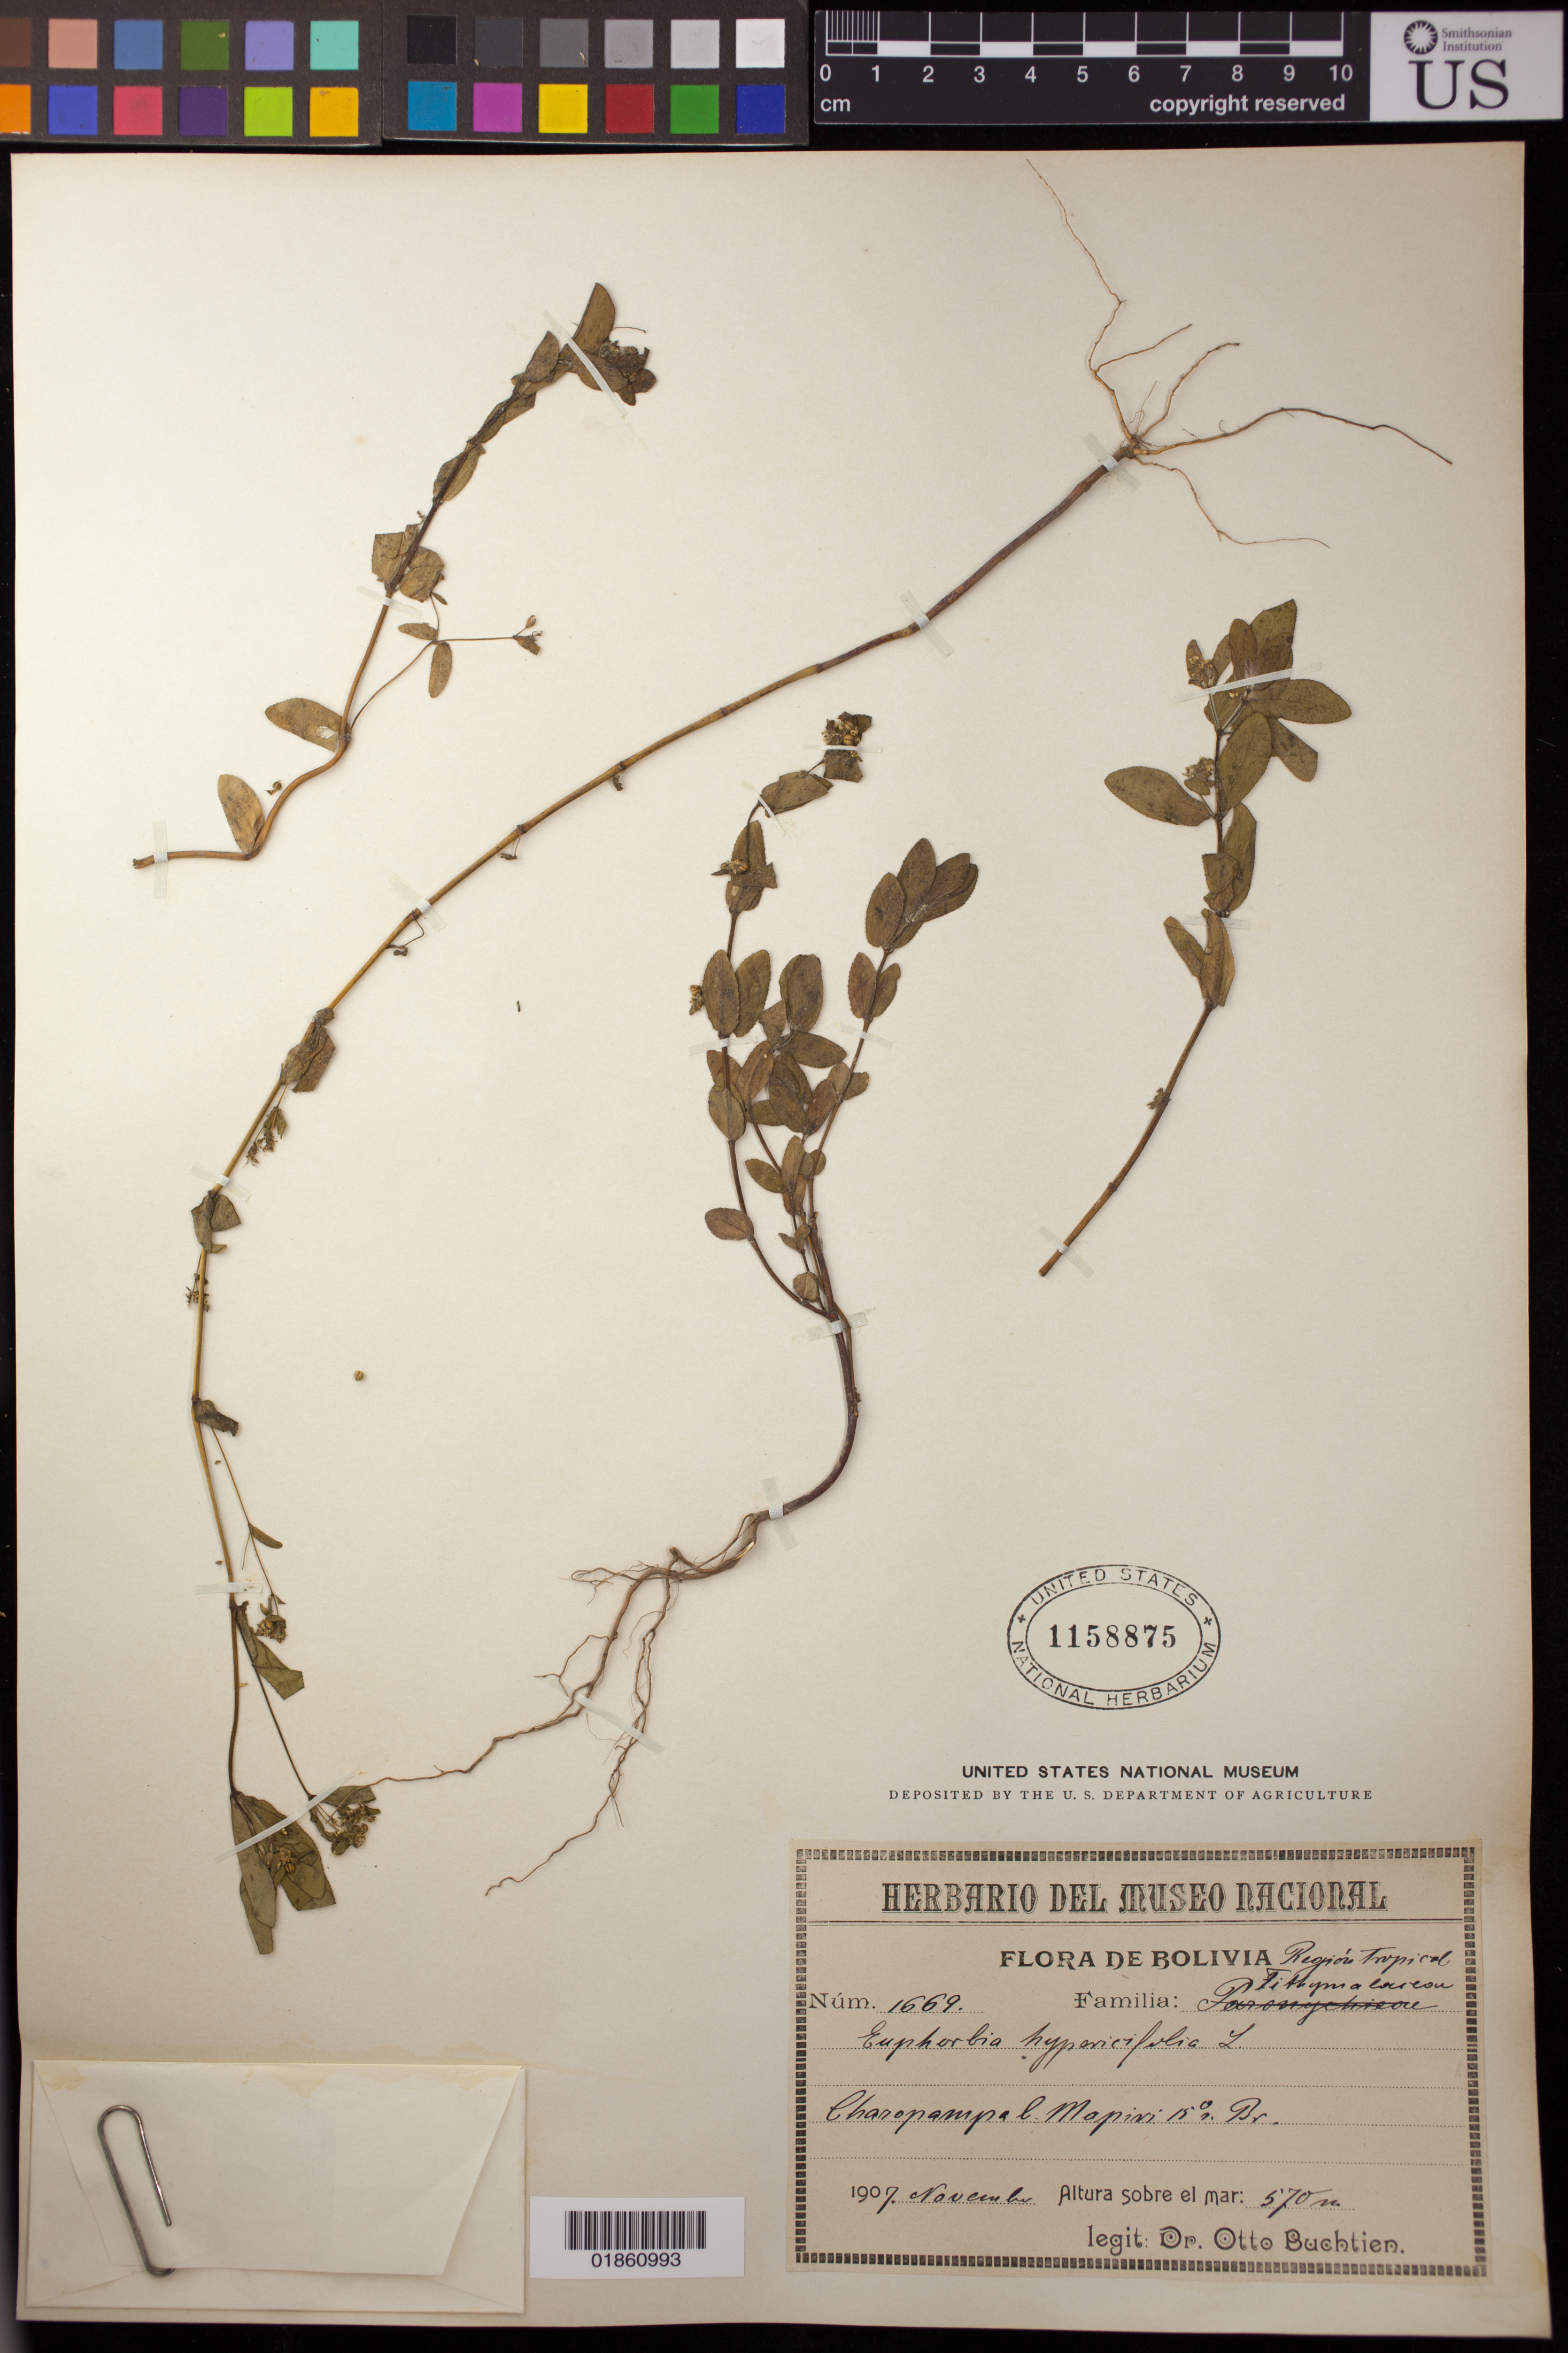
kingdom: Plantae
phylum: Tracheophyta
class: Magnoliopsida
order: Malpighiales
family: Euphorbiaceae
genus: Euphorbia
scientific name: Euphorbia hypericifolia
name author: L.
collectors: O. Buchtien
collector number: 1669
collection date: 1907-11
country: Bolivia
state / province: La Paz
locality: Charopampa e Mapiri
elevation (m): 570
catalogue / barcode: US 1158875